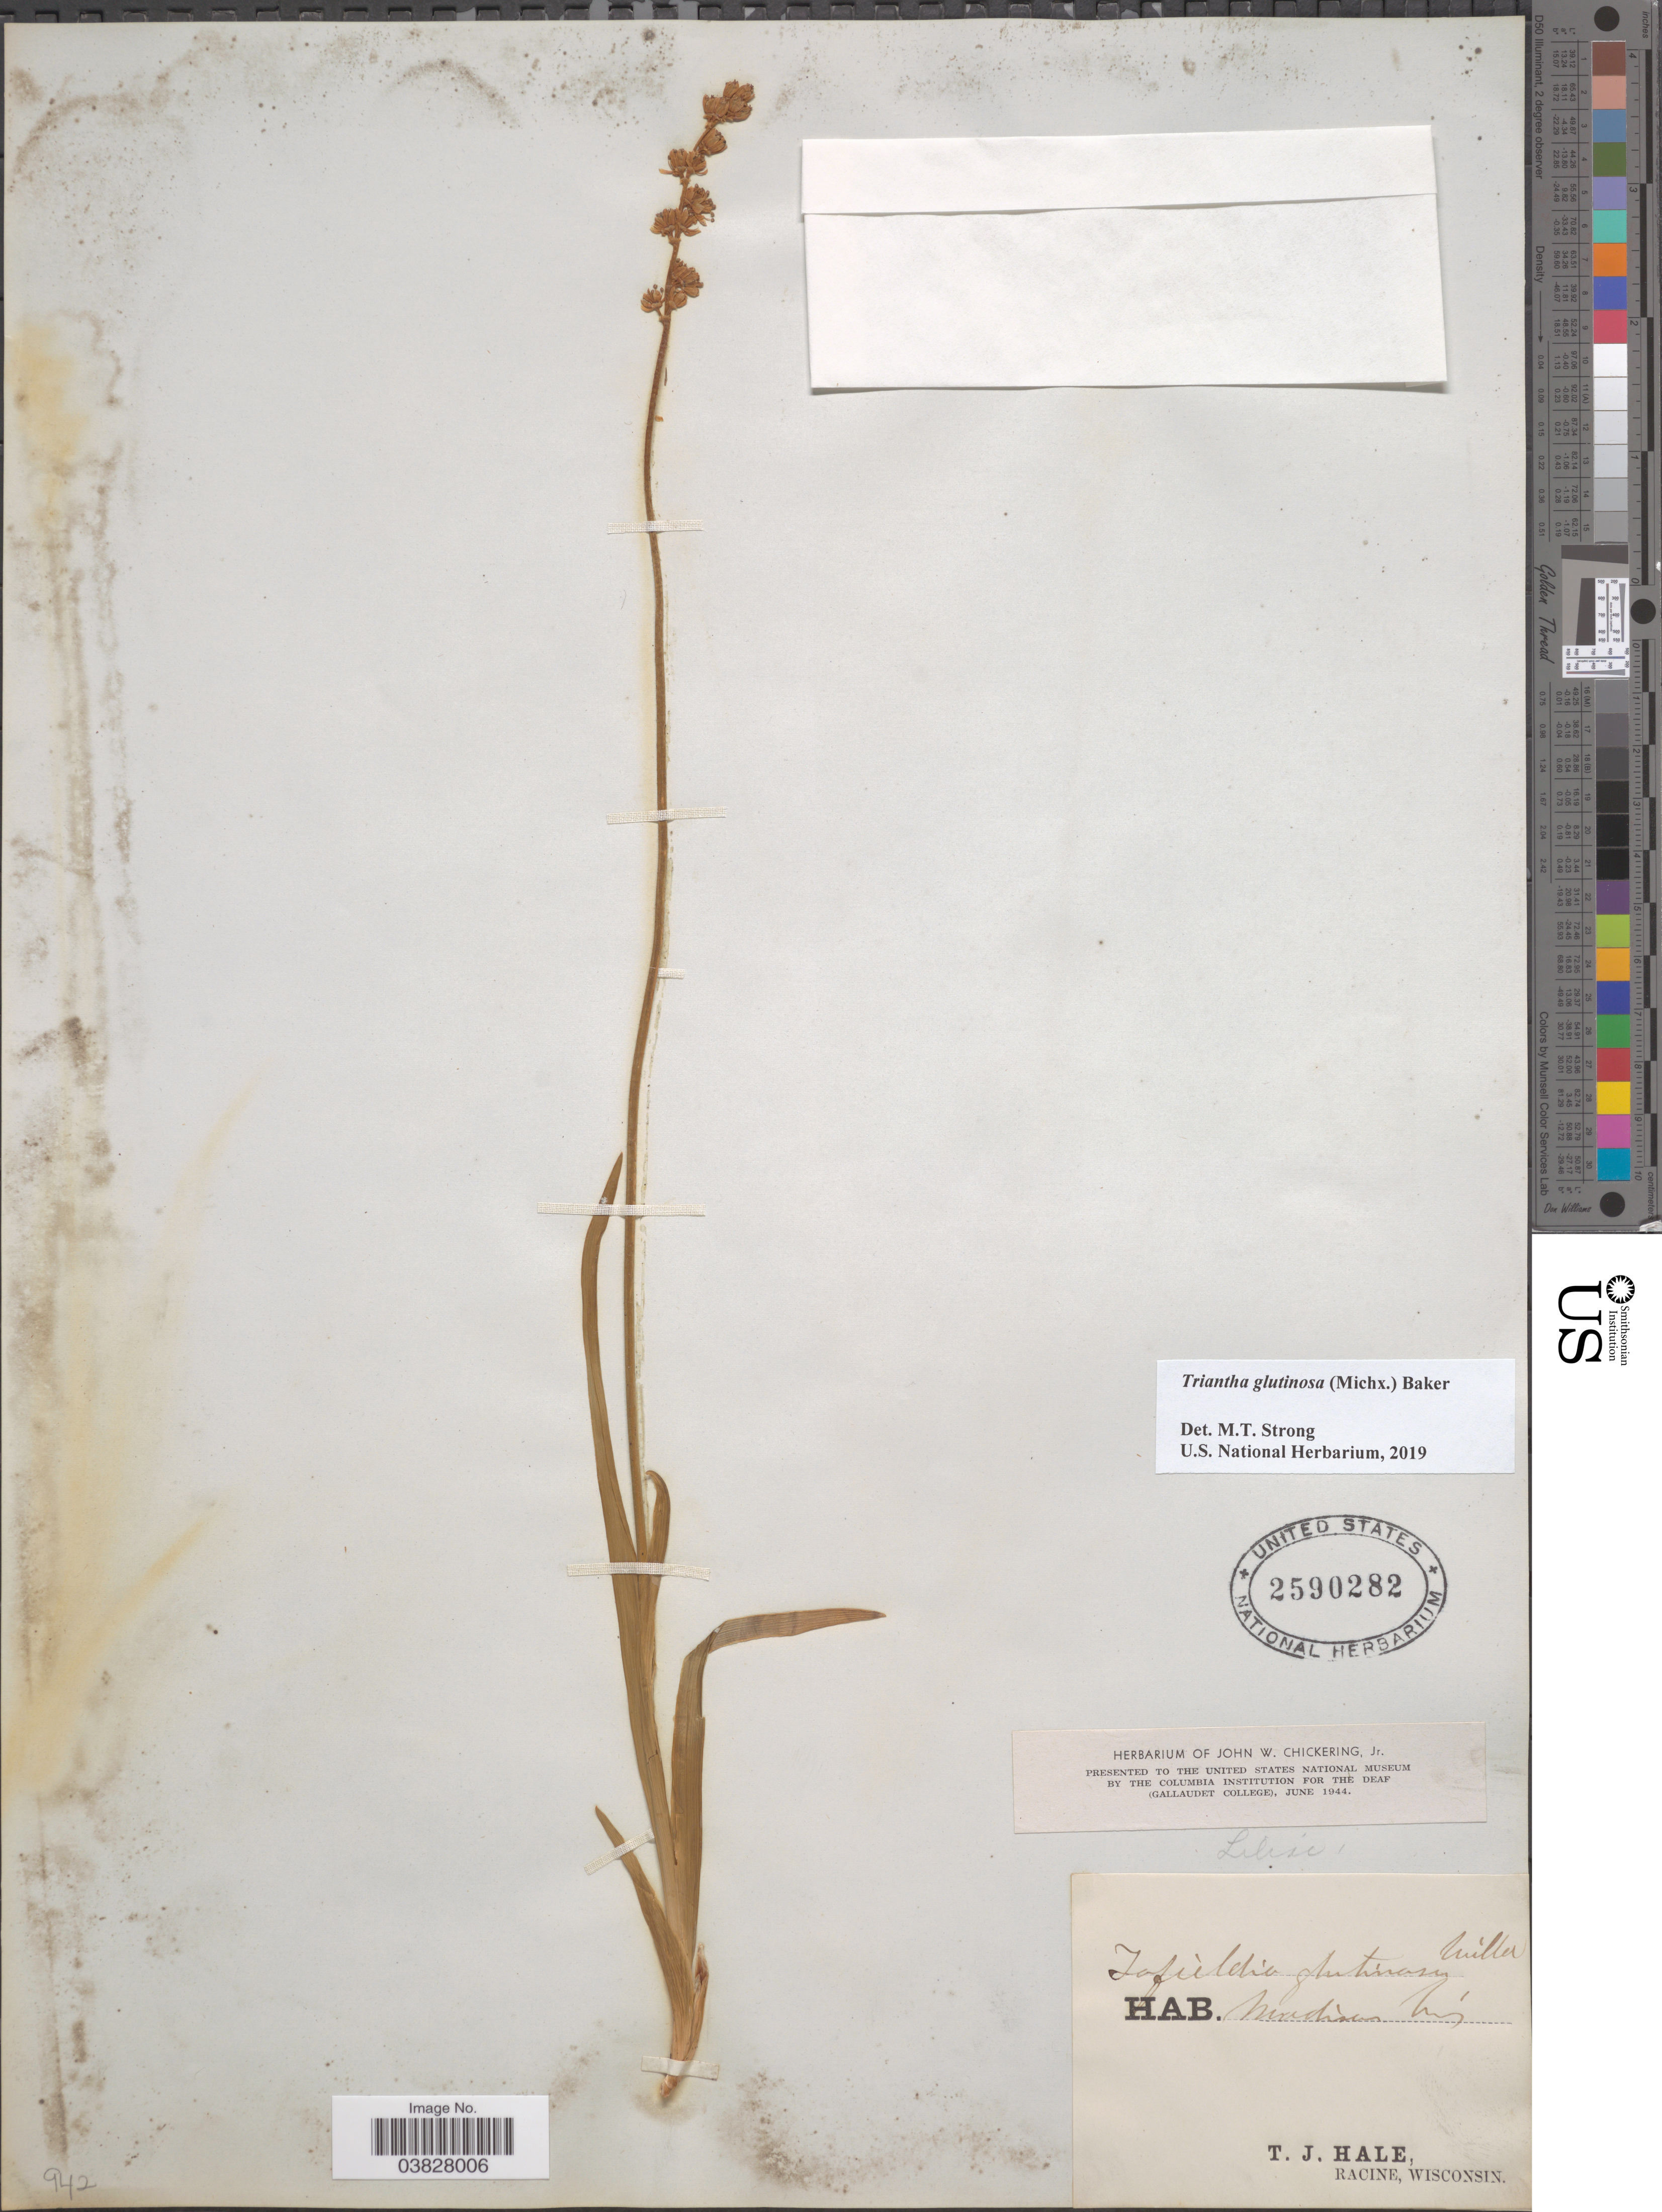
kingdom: Plantae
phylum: Tracheophyta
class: Liliopsida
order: Alismatales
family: Tofieldiaceae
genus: Triantha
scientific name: Triantha glutinosa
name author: (Michx.) Baker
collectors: T. Hale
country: United States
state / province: Wisconsin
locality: Madíson.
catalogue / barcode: US 2590282